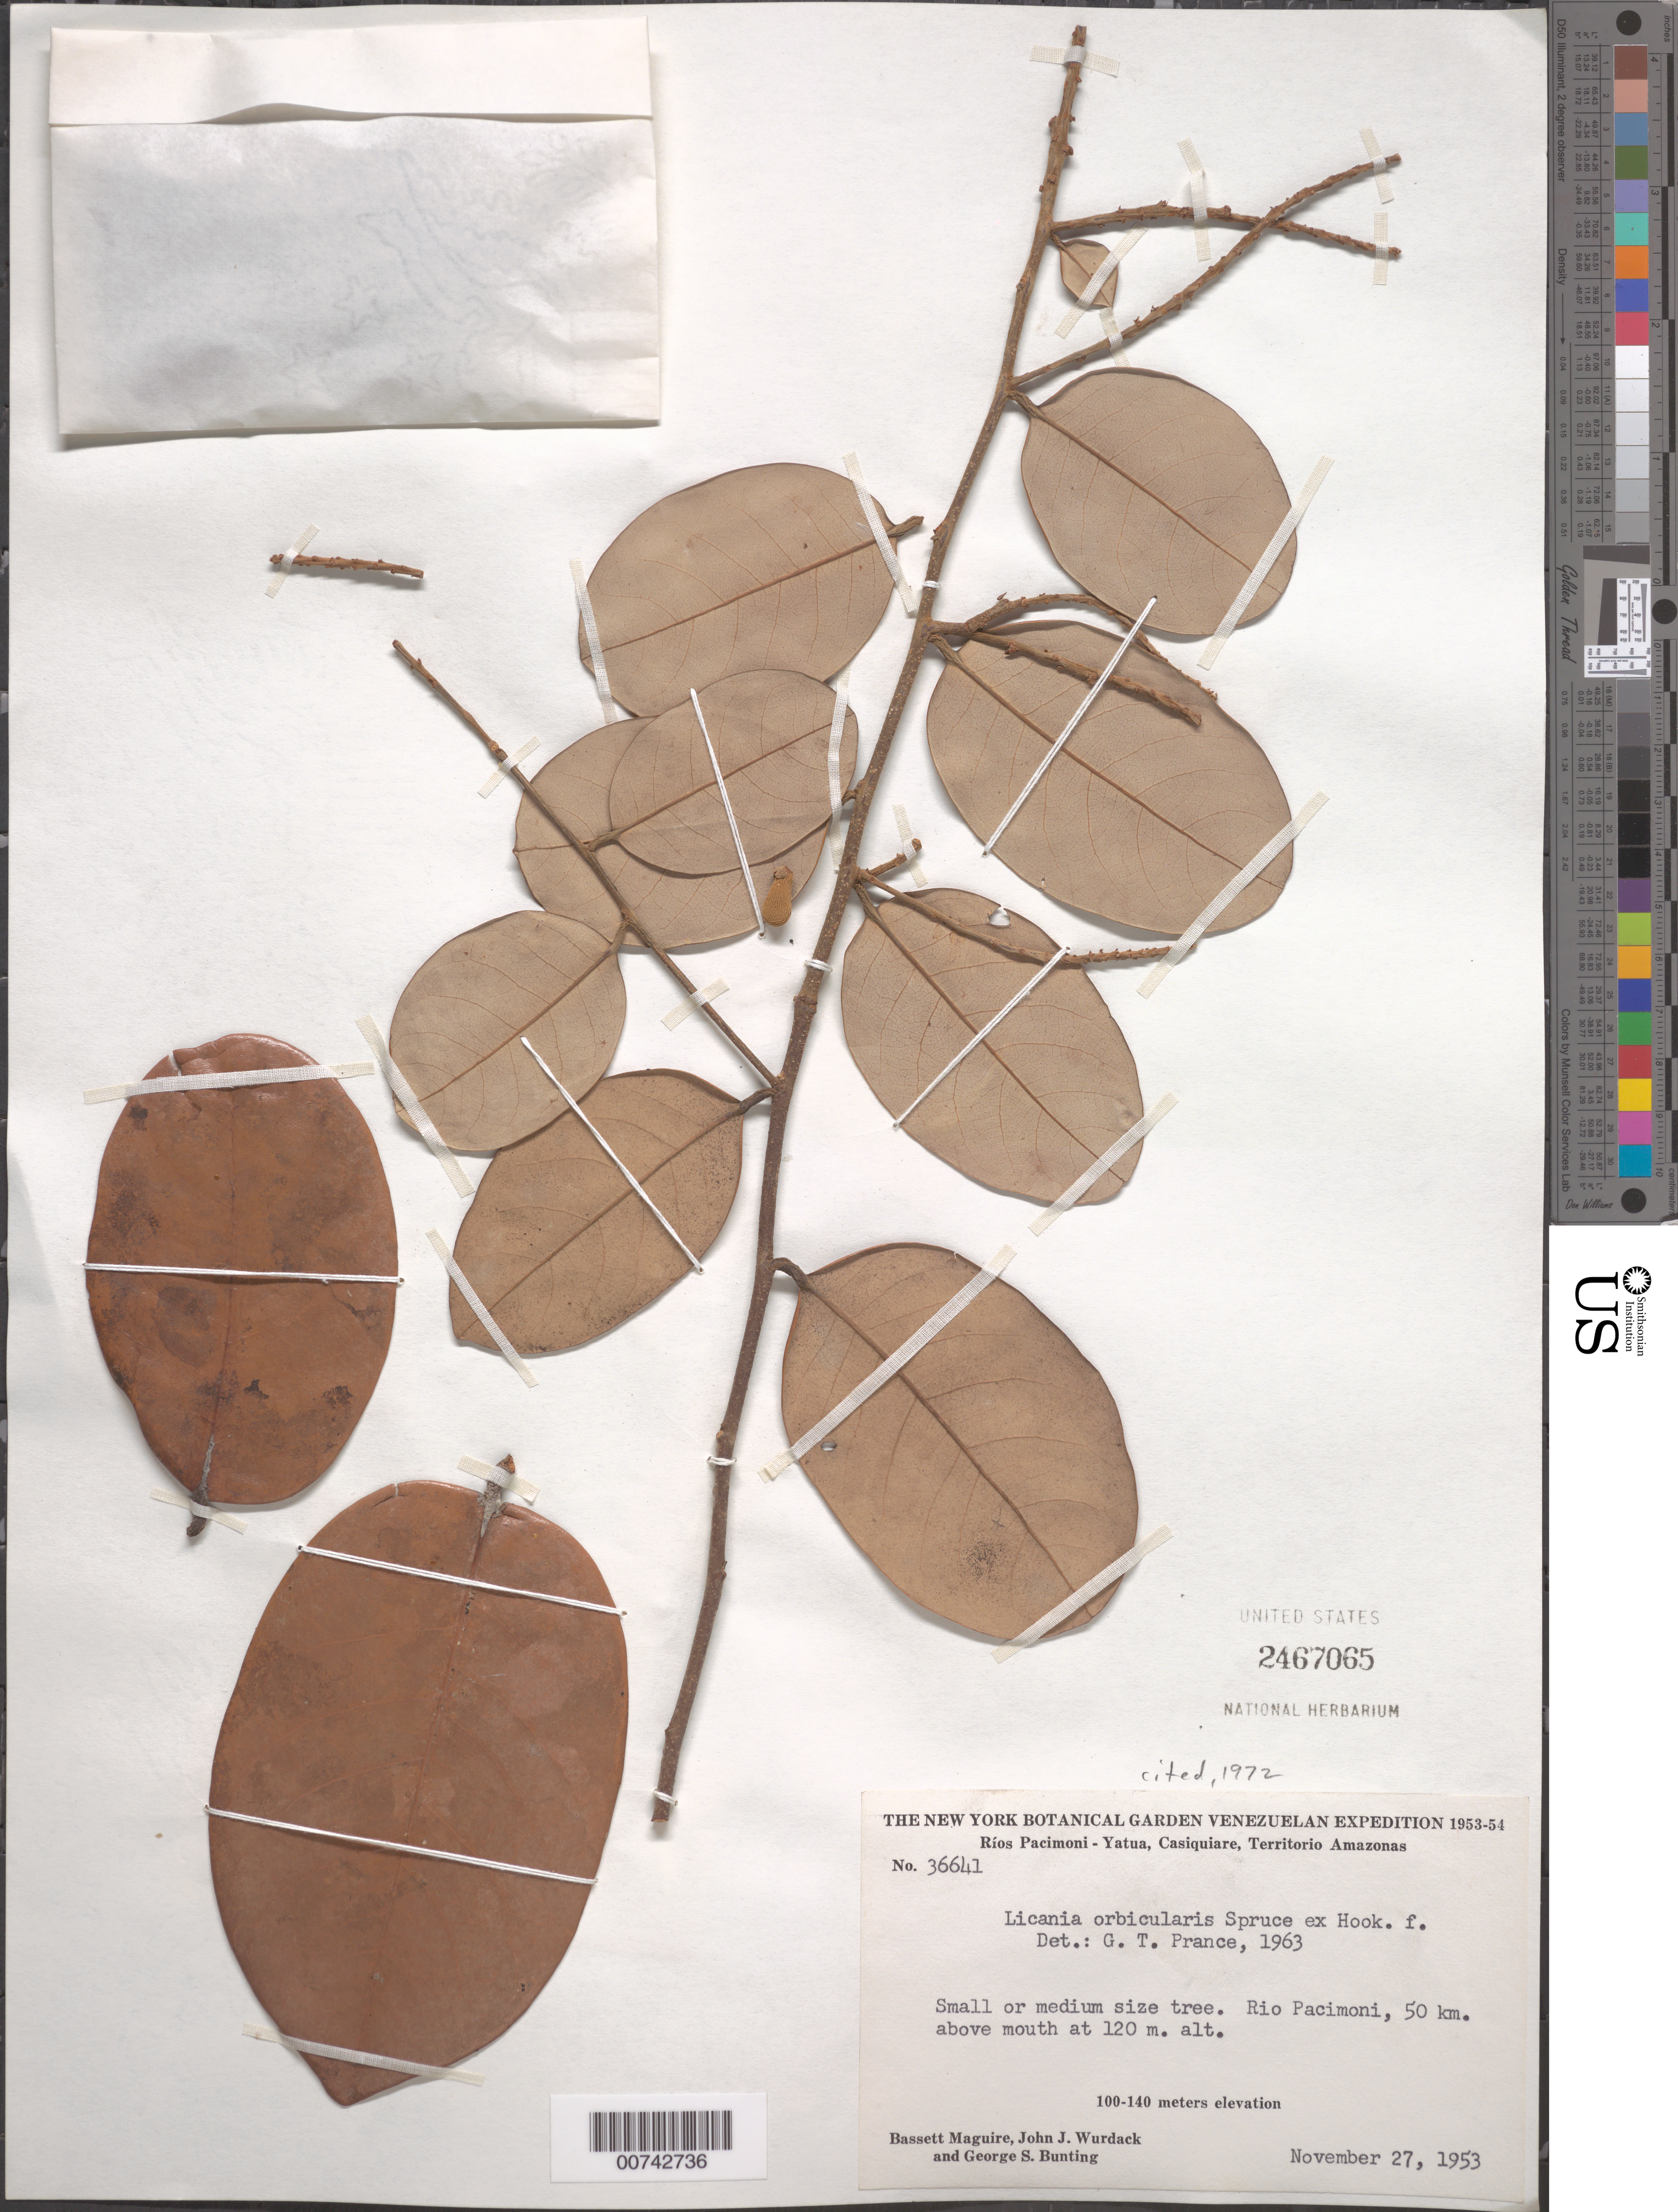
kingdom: Plantae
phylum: Tracheophyta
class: Magnoliopsida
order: Malpighiales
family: Chrysobalanaceae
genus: Licania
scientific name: Licania orbicularis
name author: Spruce ex Hook. f.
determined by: Prance, G. T.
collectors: B. Maguire, J. J. Wurdack & G. S. Bunting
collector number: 36641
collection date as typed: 27-Nov-53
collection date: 1953-11-27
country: Venezuela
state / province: Amazonas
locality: Río Pacimoni, 50 km above mouth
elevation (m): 120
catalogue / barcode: US 2467065